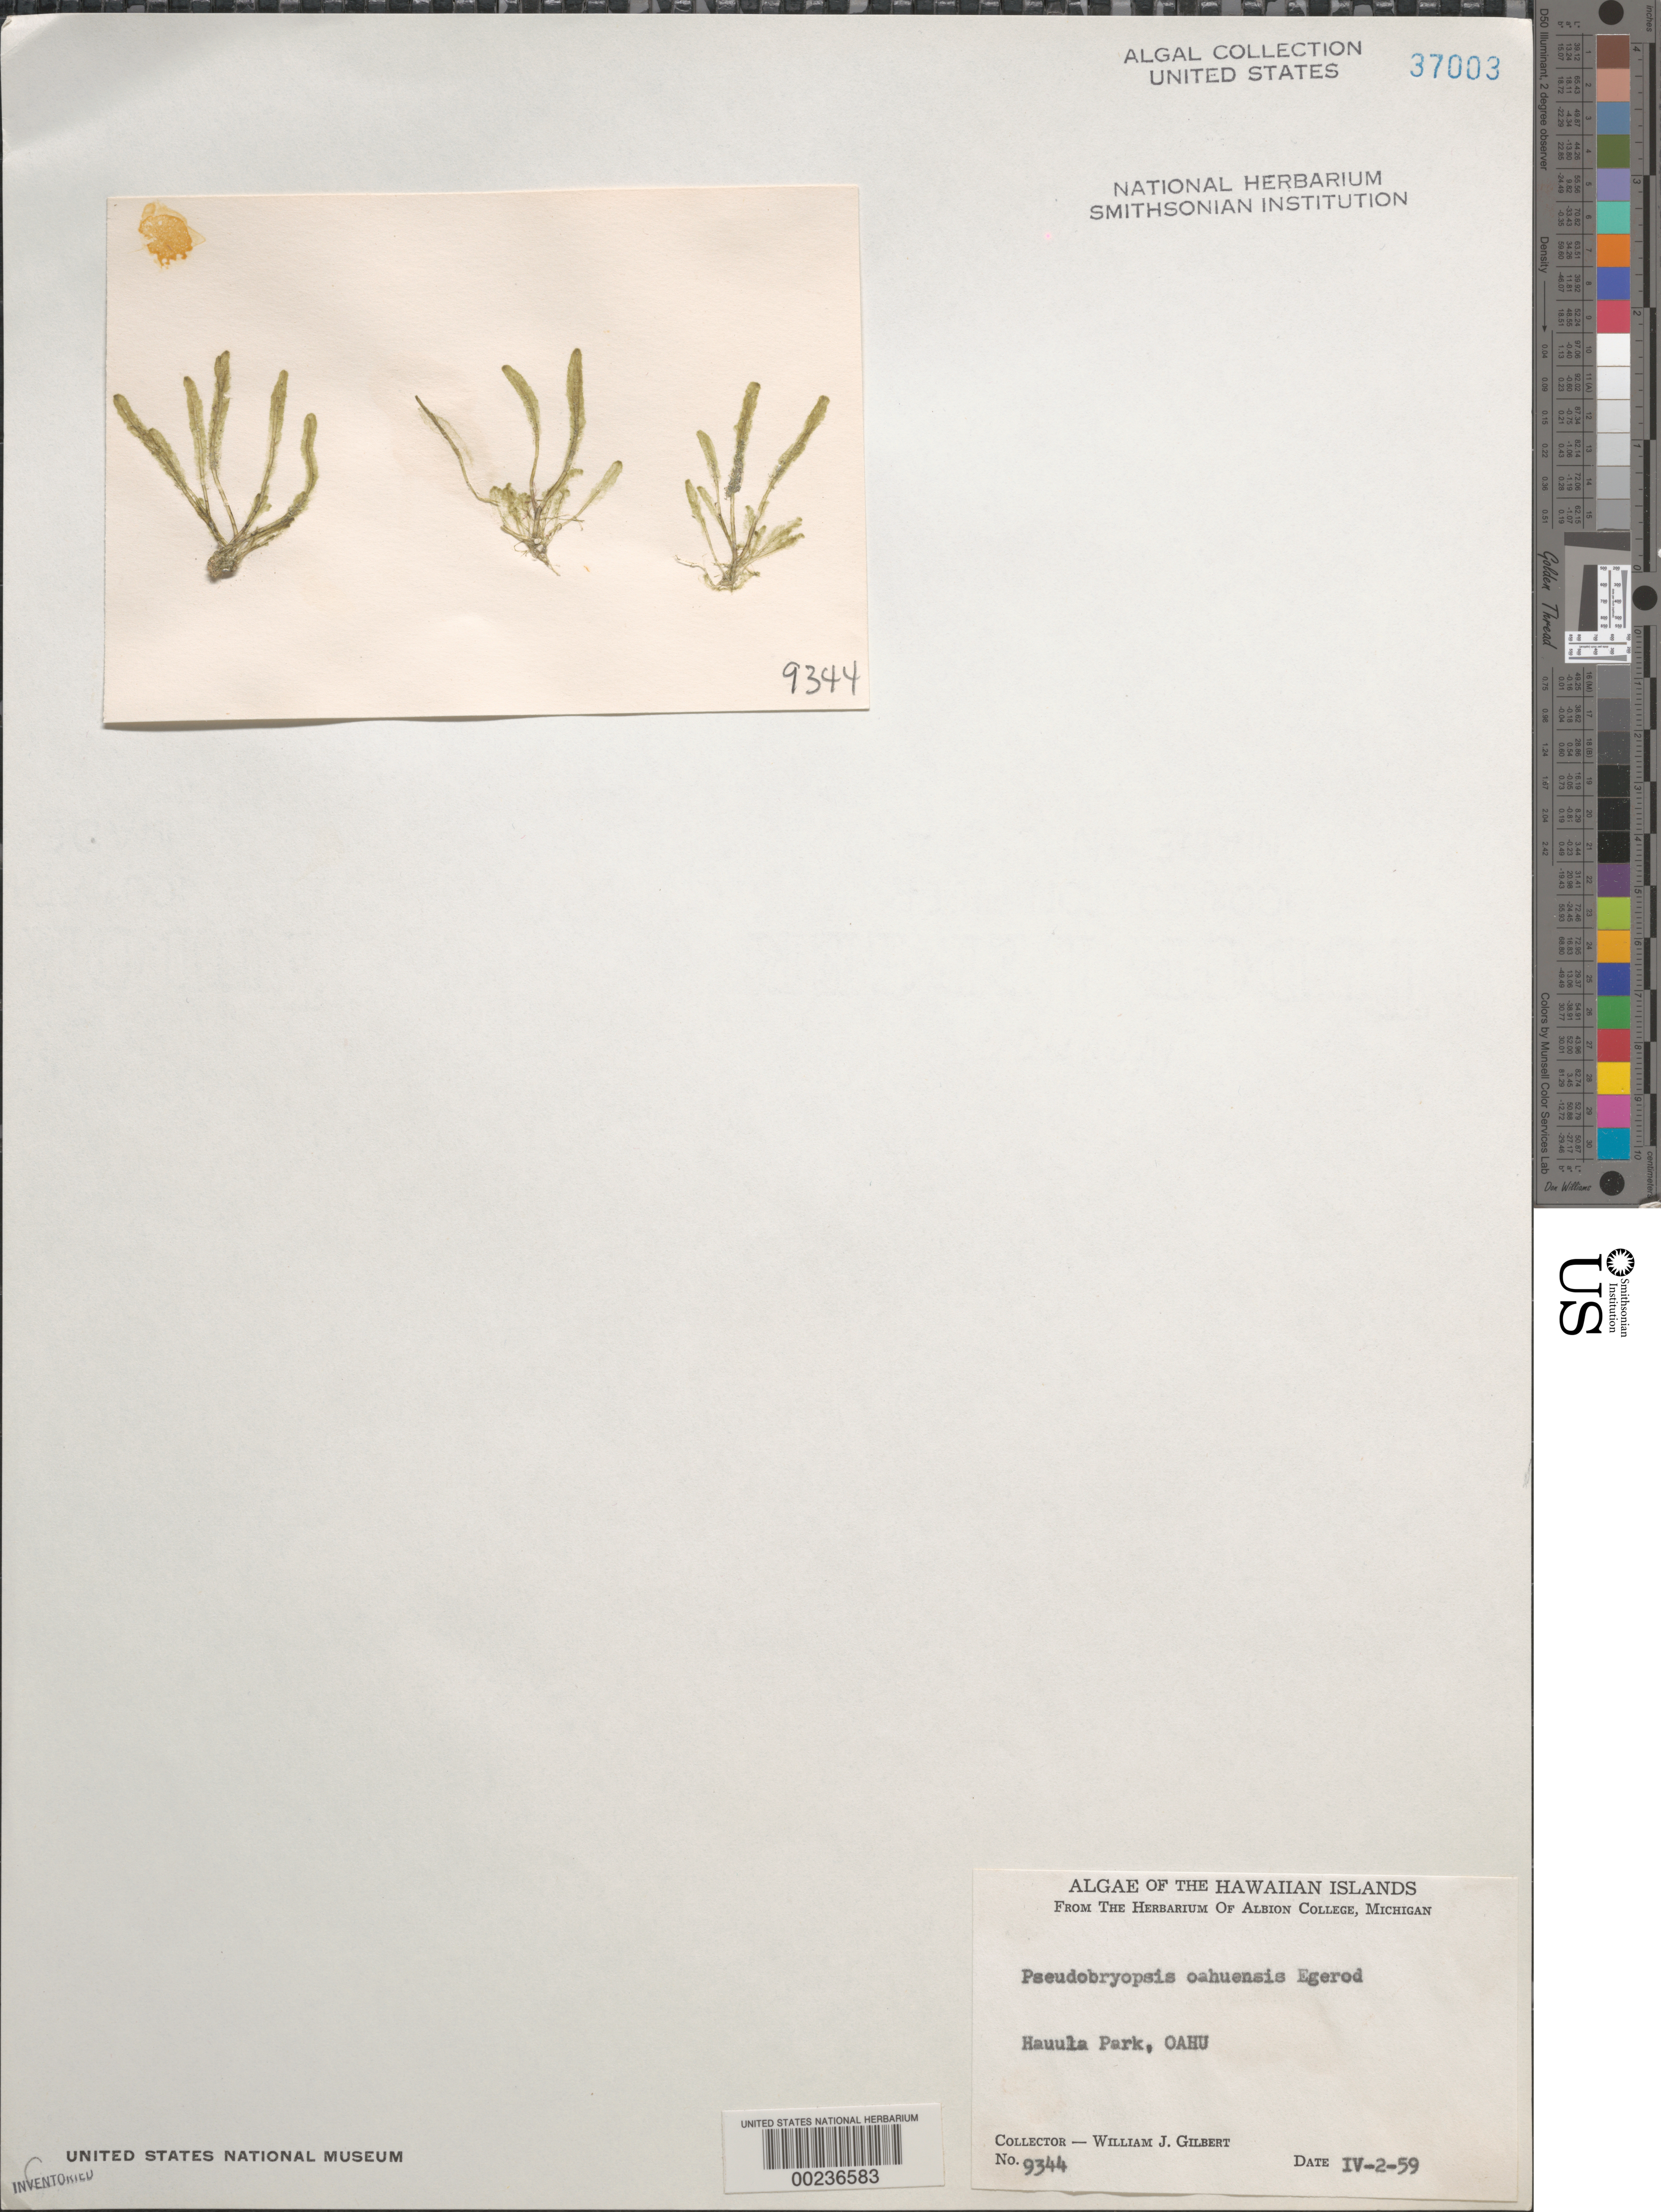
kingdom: Plantae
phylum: Chlorophyta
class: Ulvophyceae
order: Bryopsidales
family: Bryopsidaceae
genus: Pseudobryopsis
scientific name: Pseudobryopsis oahuensis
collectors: W. J. Gilbert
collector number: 9344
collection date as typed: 02 Apr 1959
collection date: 1959-04-02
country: United States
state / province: Hawaii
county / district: Honolulu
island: Oahu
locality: Hau'ula Park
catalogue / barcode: US 37003